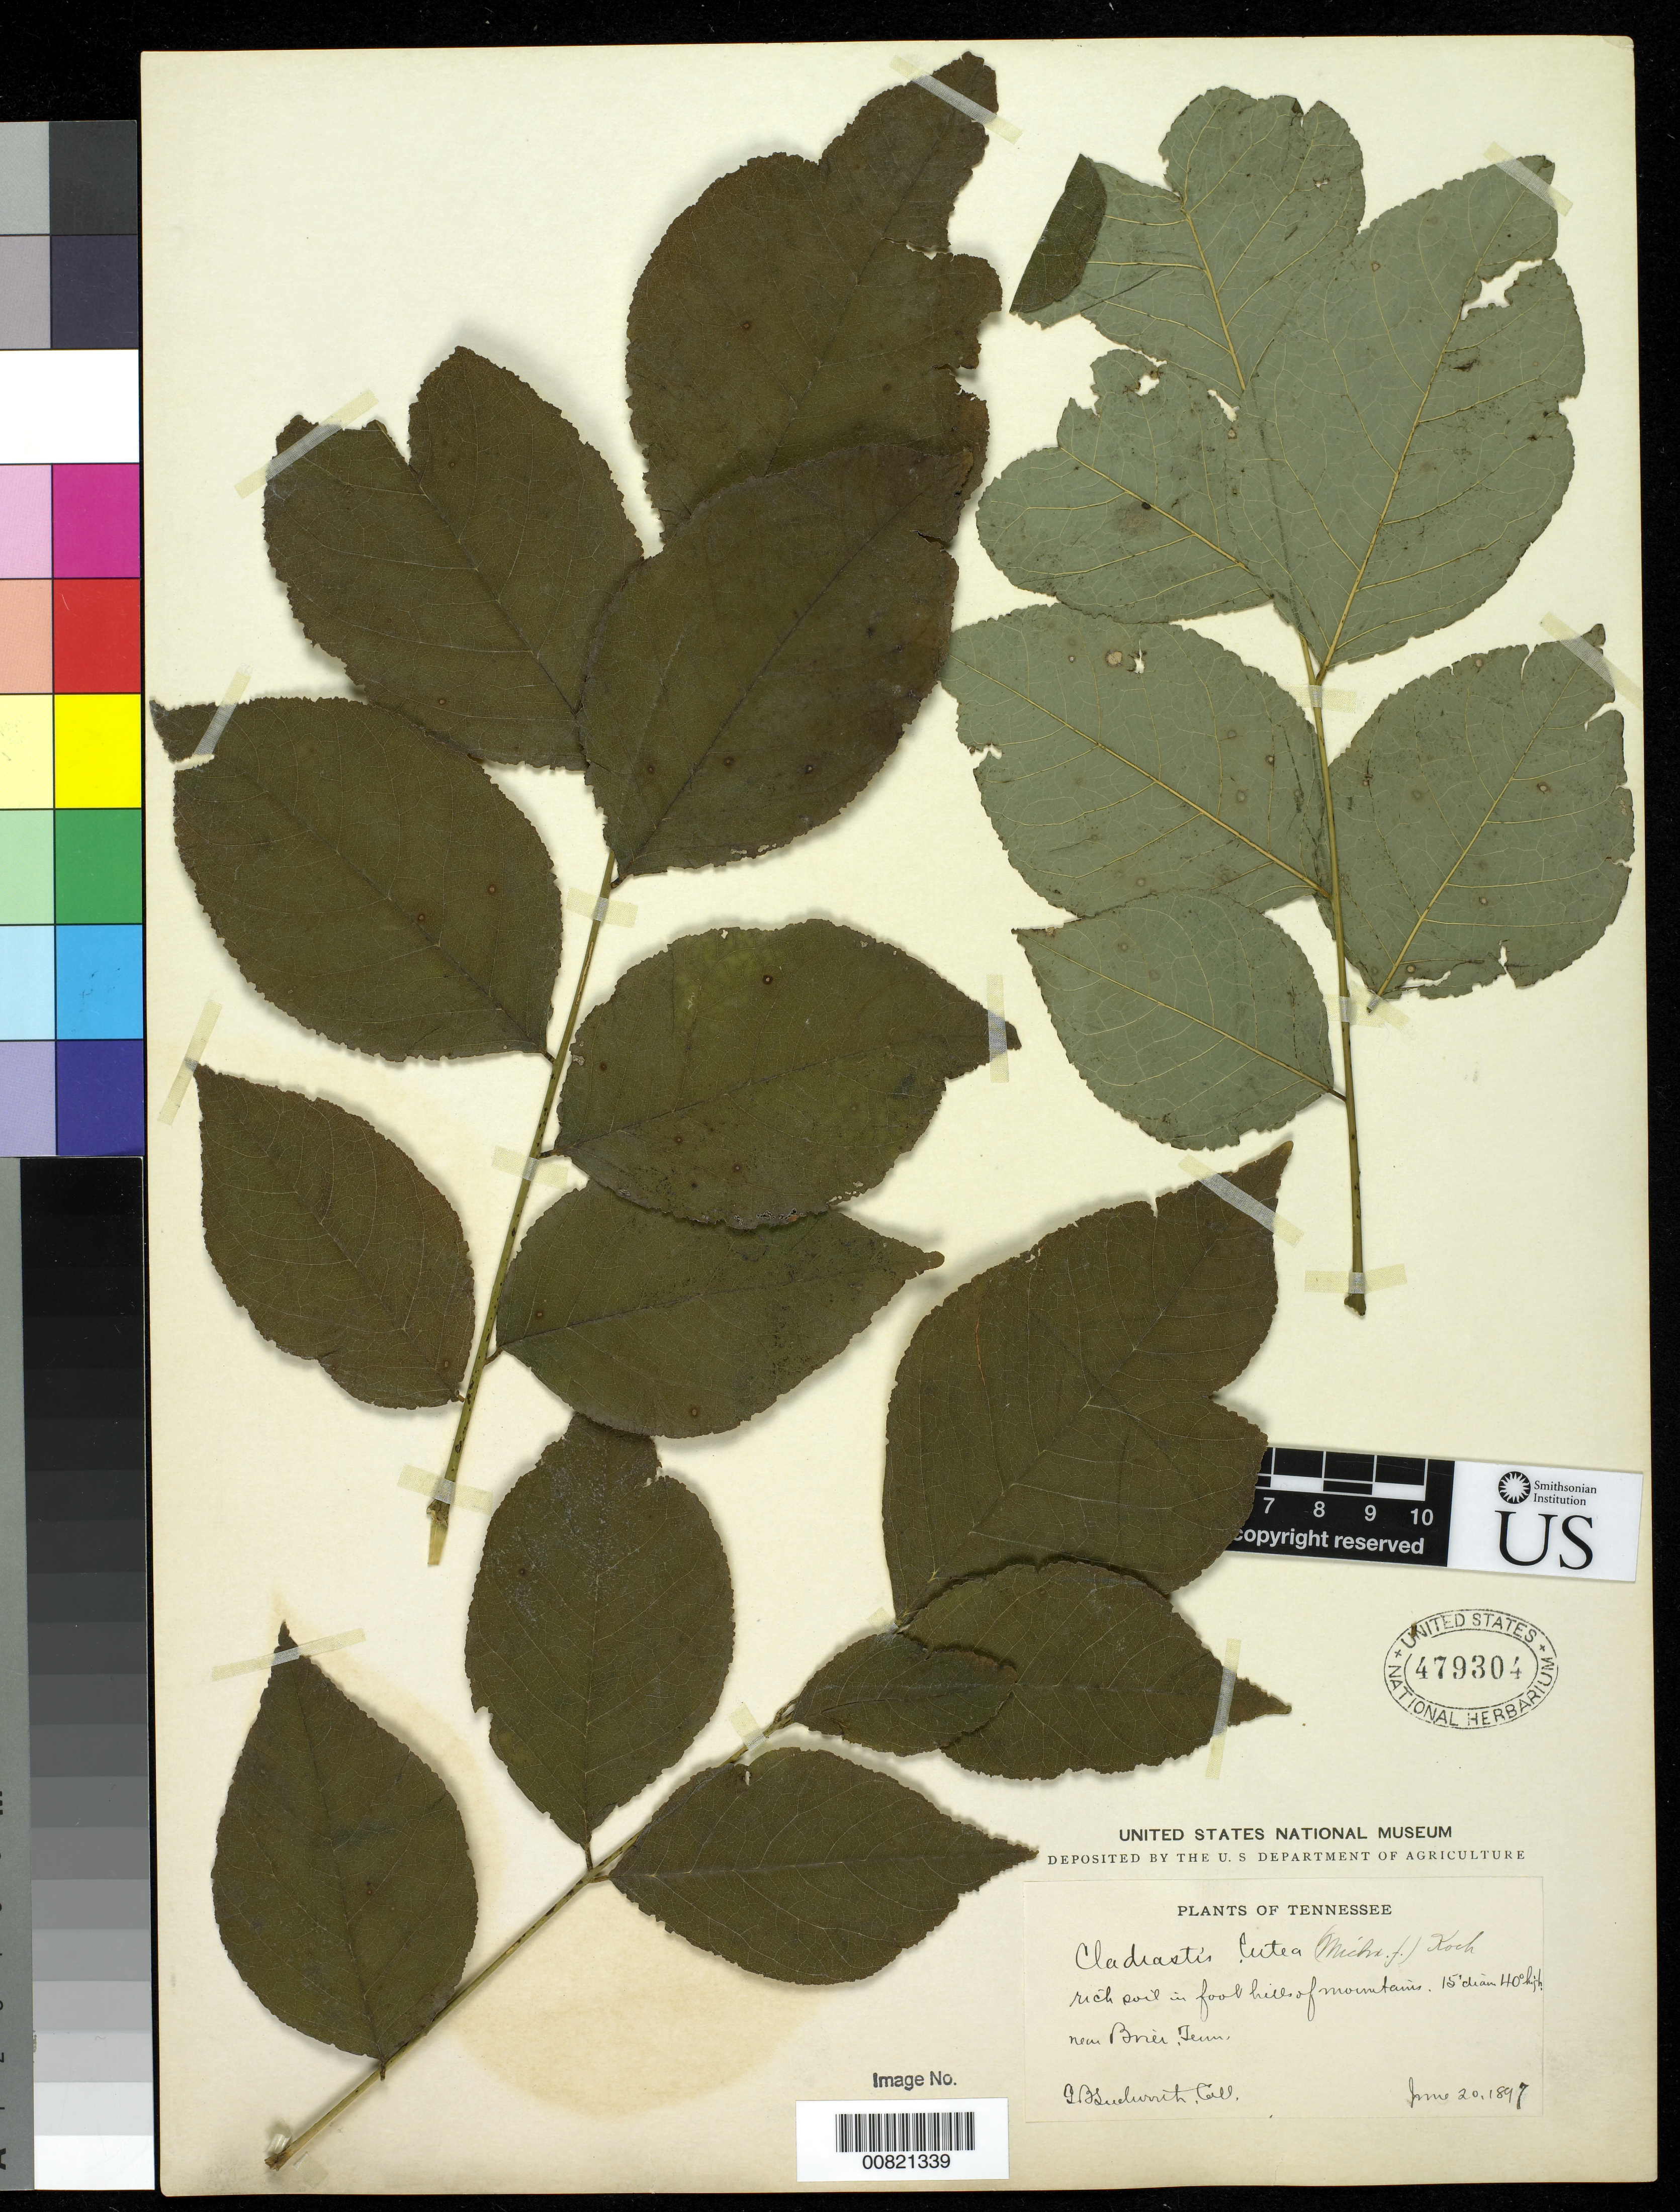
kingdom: Plantae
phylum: Tracheophyta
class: Magnoliopsida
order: Fabales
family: Fabaceae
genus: Cladrastis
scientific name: Cladrastis lutea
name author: (Michx.) Koch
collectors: G. B. Sudworth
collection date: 1897-06-20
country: United States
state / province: Tennessee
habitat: Rich soil in foothills of mountains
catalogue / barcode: US 479304